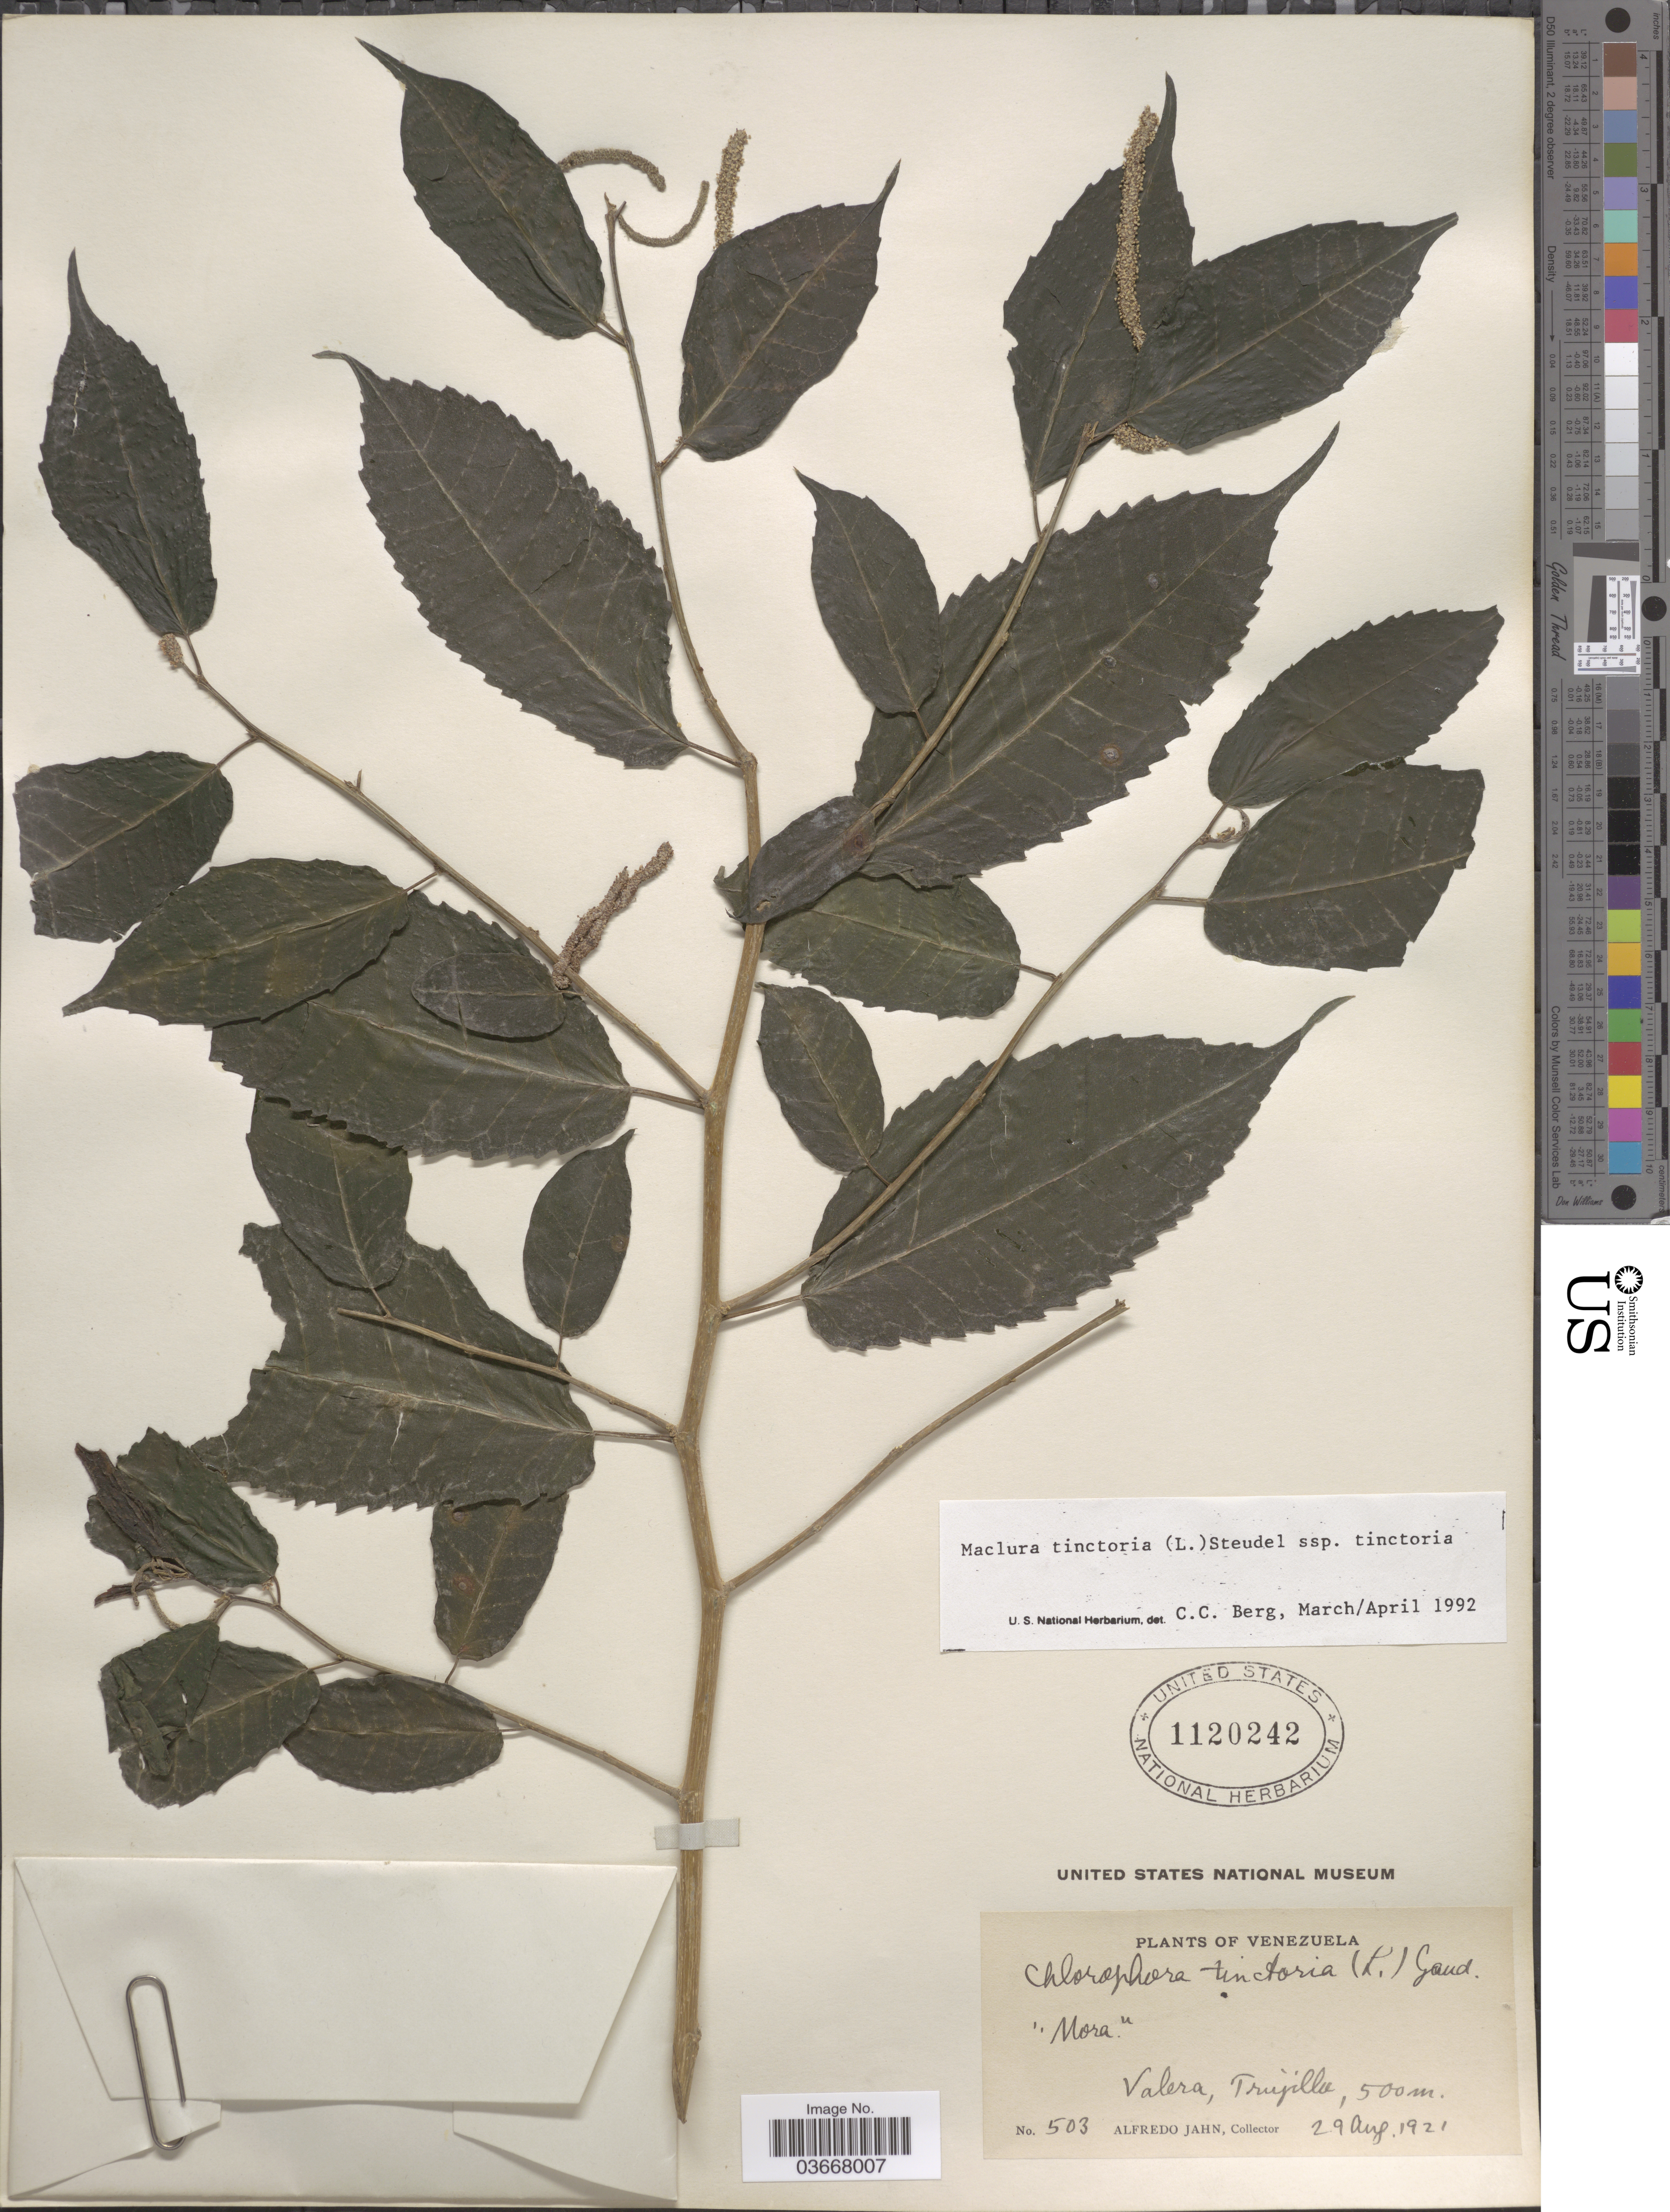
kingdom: Plantae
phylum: Tracheophyta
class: Magnoliopsida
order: Rosales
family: Moraceae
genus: Maclura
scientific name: Maclura tinctoria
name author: (L.) D. Don ex Steud.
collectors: A. Jahn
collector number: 503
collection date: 1921-08-29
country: Venezuela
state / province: Trujillo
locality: Valera.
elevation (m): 500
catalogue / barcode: US 1120242